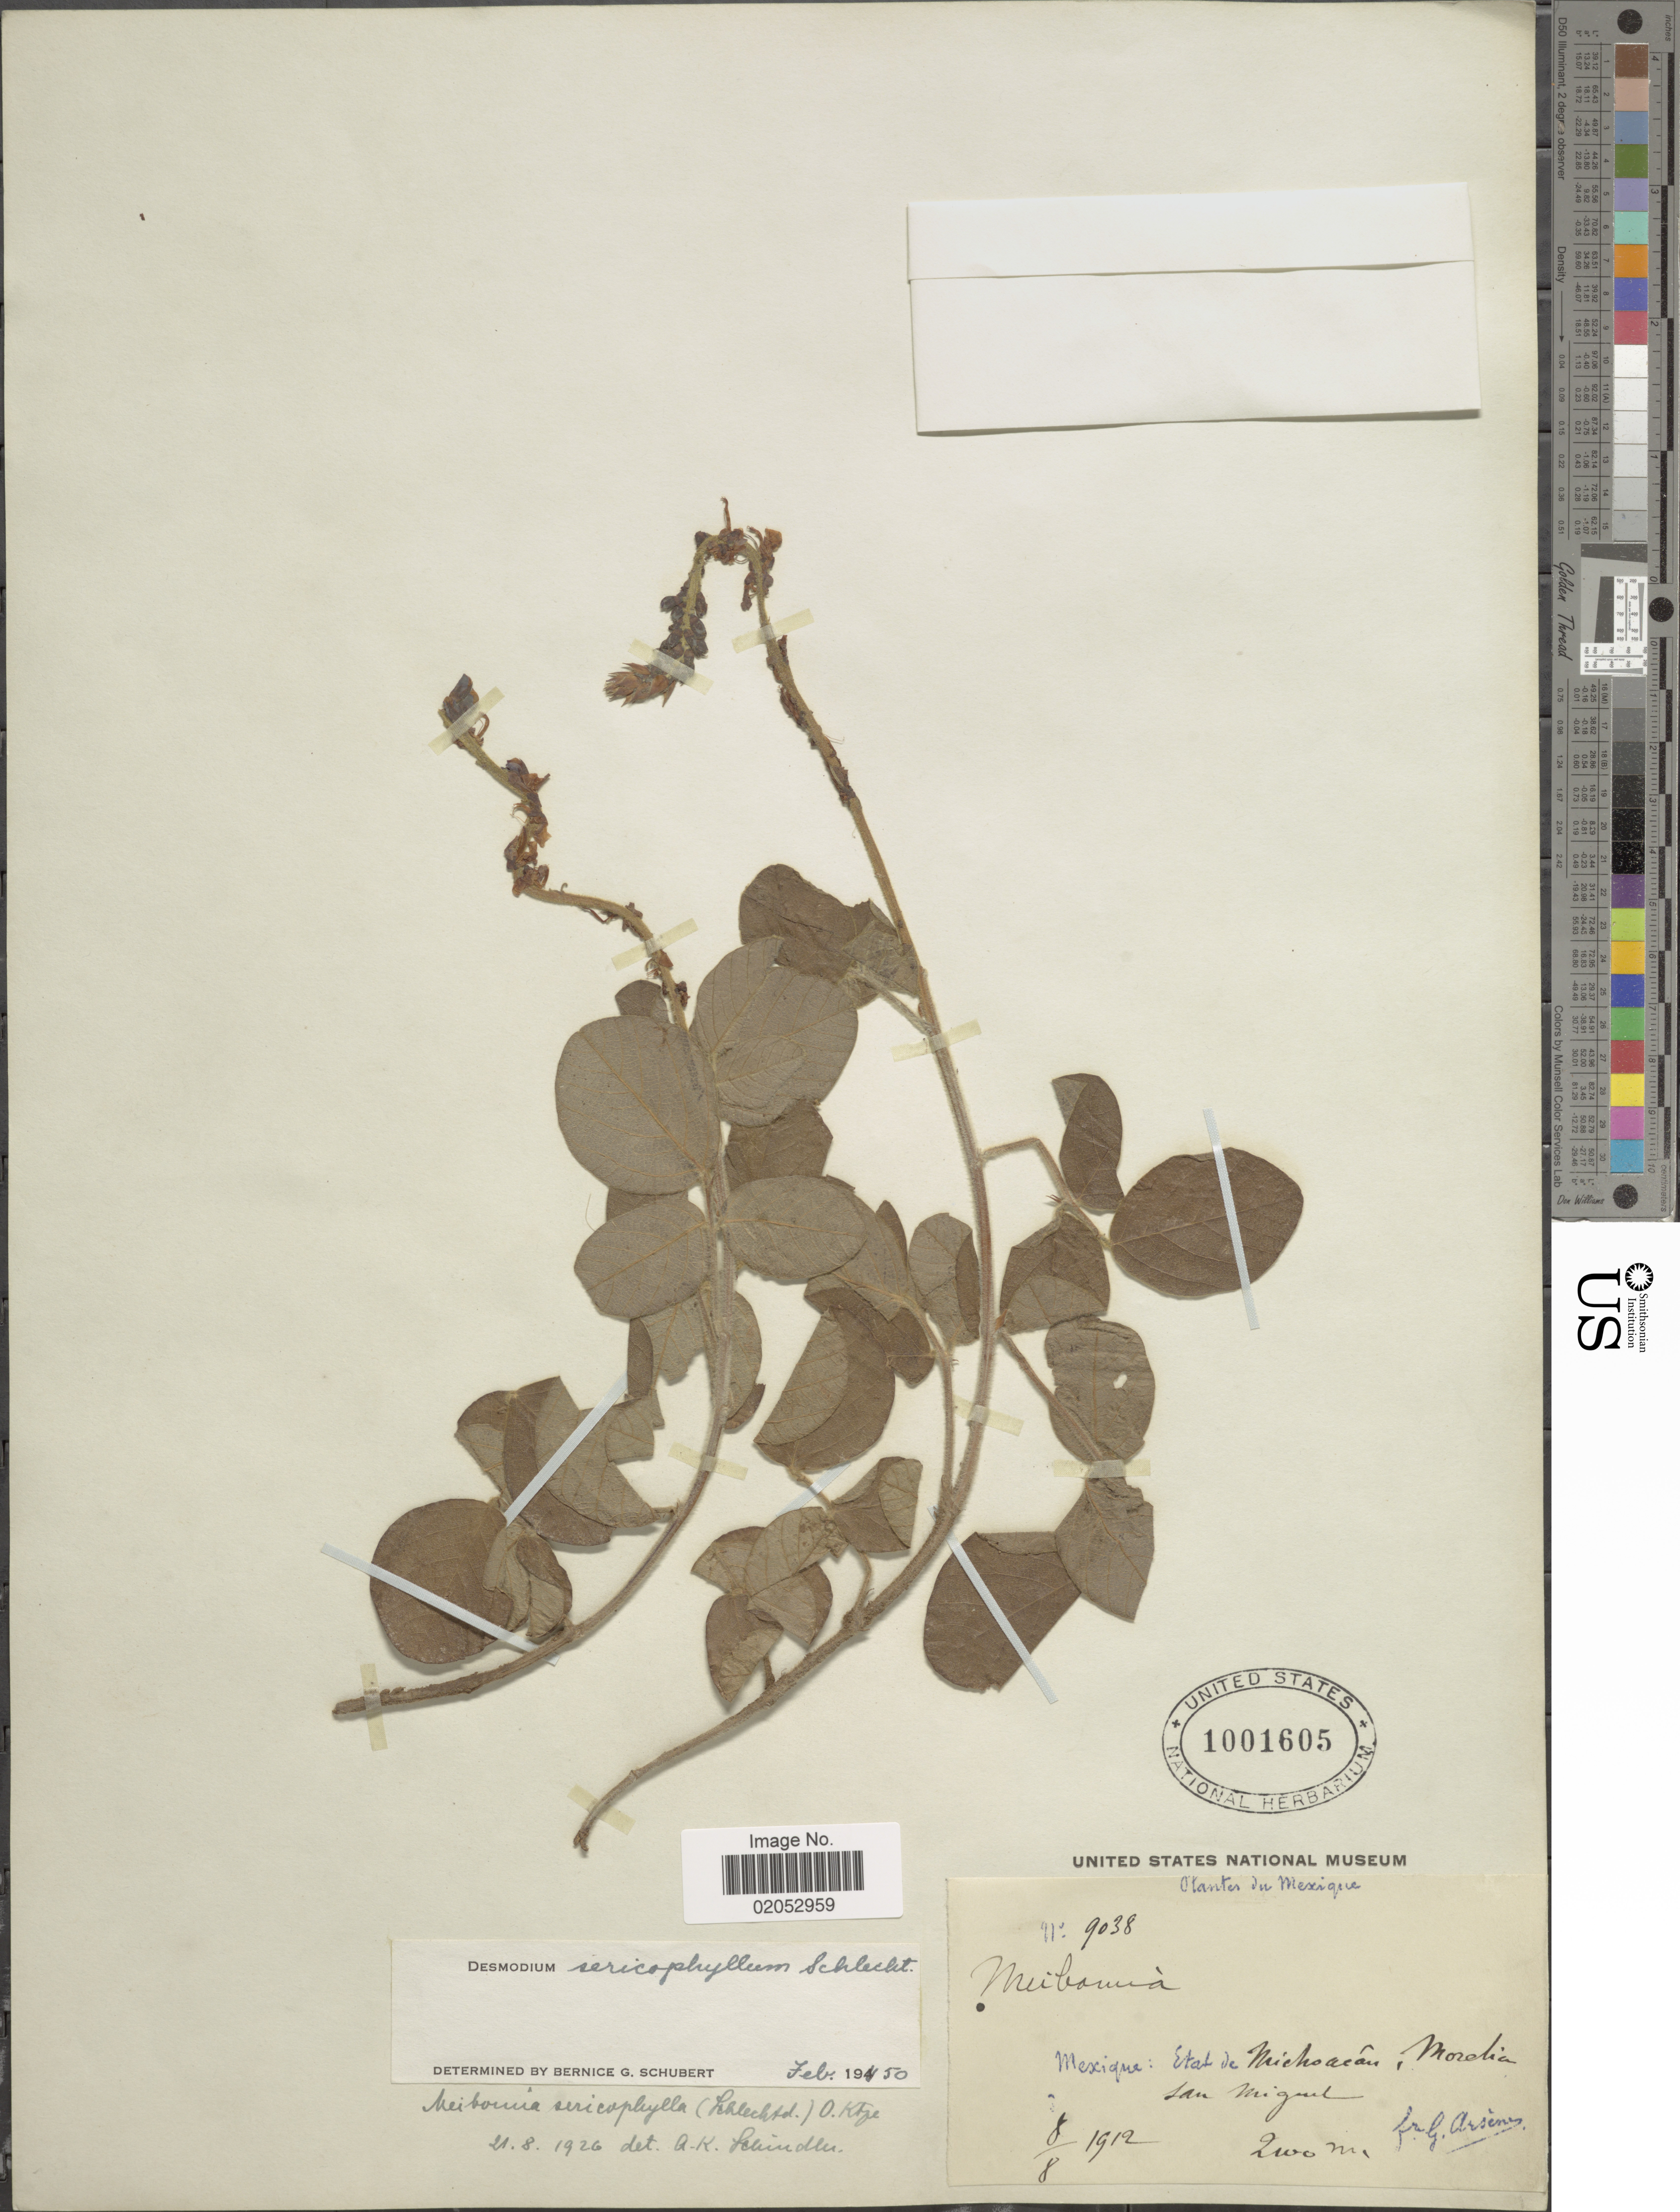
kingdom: Plantae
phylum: Tracheophyta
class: Magnoliopsida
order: Fabales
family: Fabaceae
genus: Desmodium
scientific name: Desmodium sericophyllum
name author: Schltdl.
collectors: Bro. G. Arsène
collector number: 9038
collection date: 1912-08-08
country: Mexico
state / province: Michoacán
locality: Morelia San Miguel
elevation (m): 2100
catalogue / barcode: US 1001605